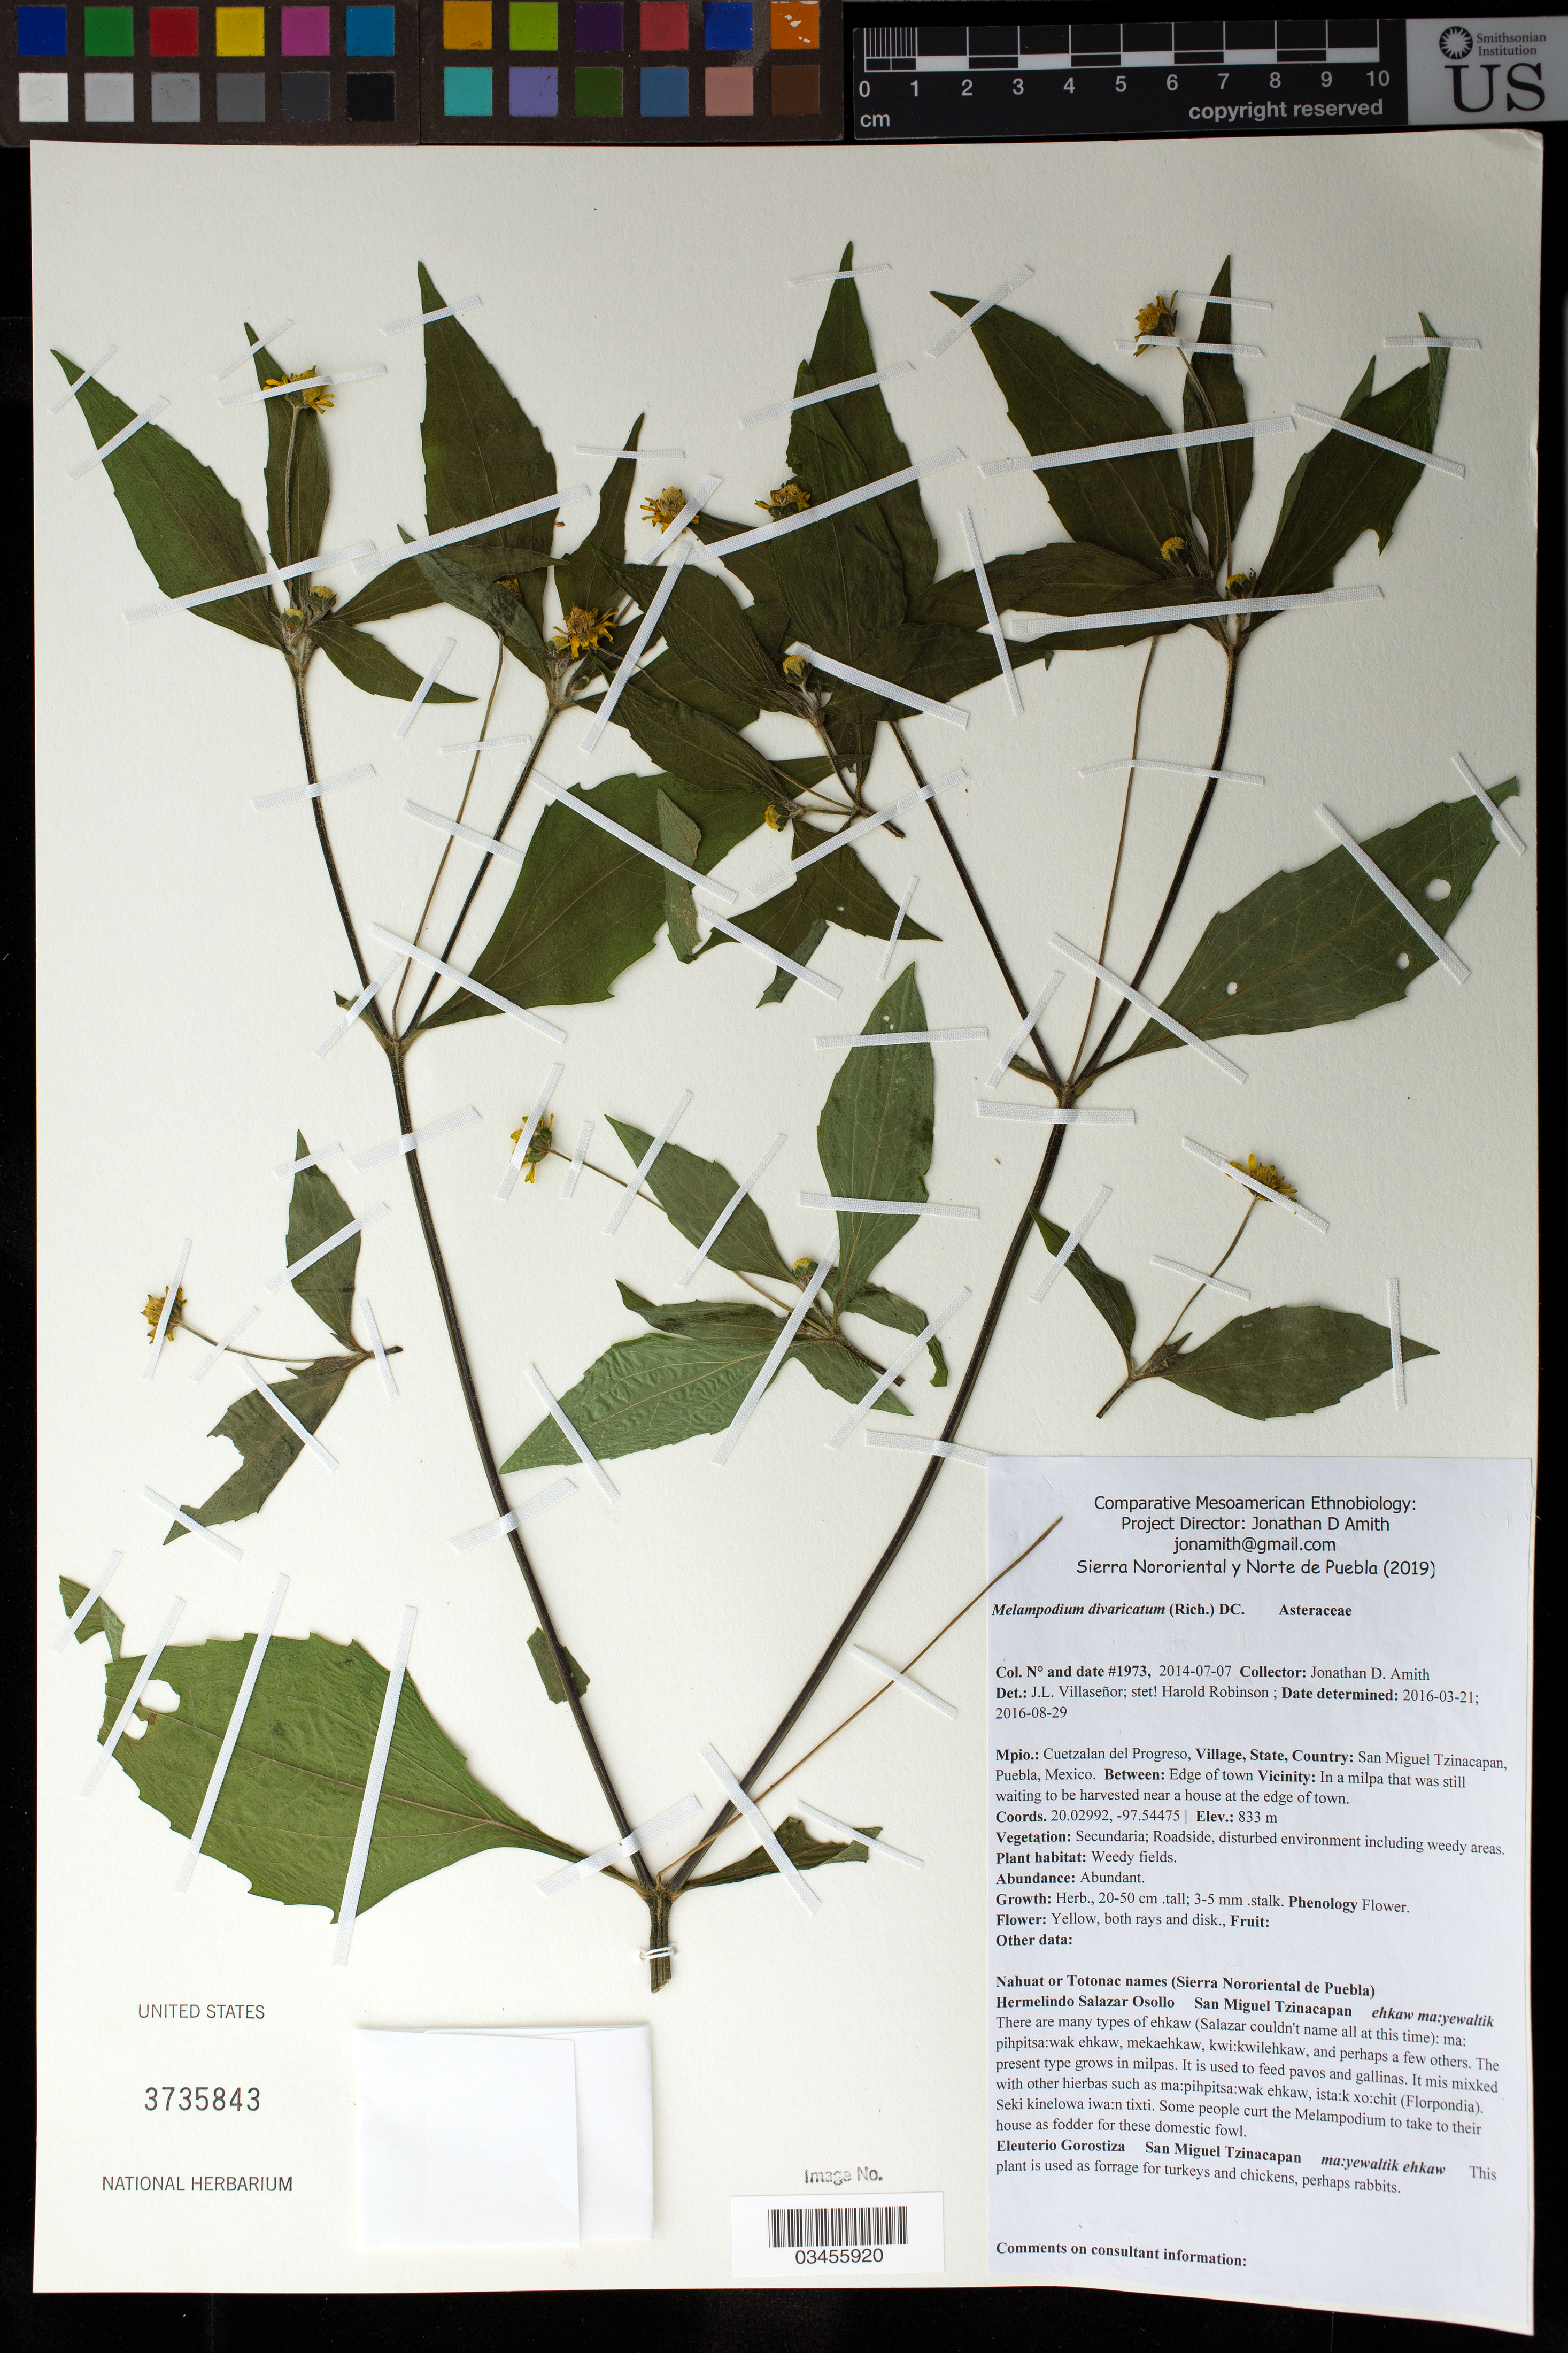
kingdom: Plantae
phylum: Tracheophyta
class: Magnoliopsida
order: Asterales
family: Asteraceae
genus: Melampodium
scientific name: Melampodium divaricatum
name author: (Rich.) DC.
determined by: Robinson, Harold E., (US)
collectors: J. D. Amith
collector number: JDA_01973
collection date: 2014-07-07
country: México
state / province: Puebla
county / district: Cuetzalan del Progreso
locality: PUEBLO: San Miguel Tzinacapan; LOCALIDAD EXACTA: In a milpa that was still waiting to be harvested near a house at the edge of town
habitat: Roadside, disturbed environment including weedy areas.; Weedy fields.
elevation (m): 833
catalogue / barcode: US 3735843